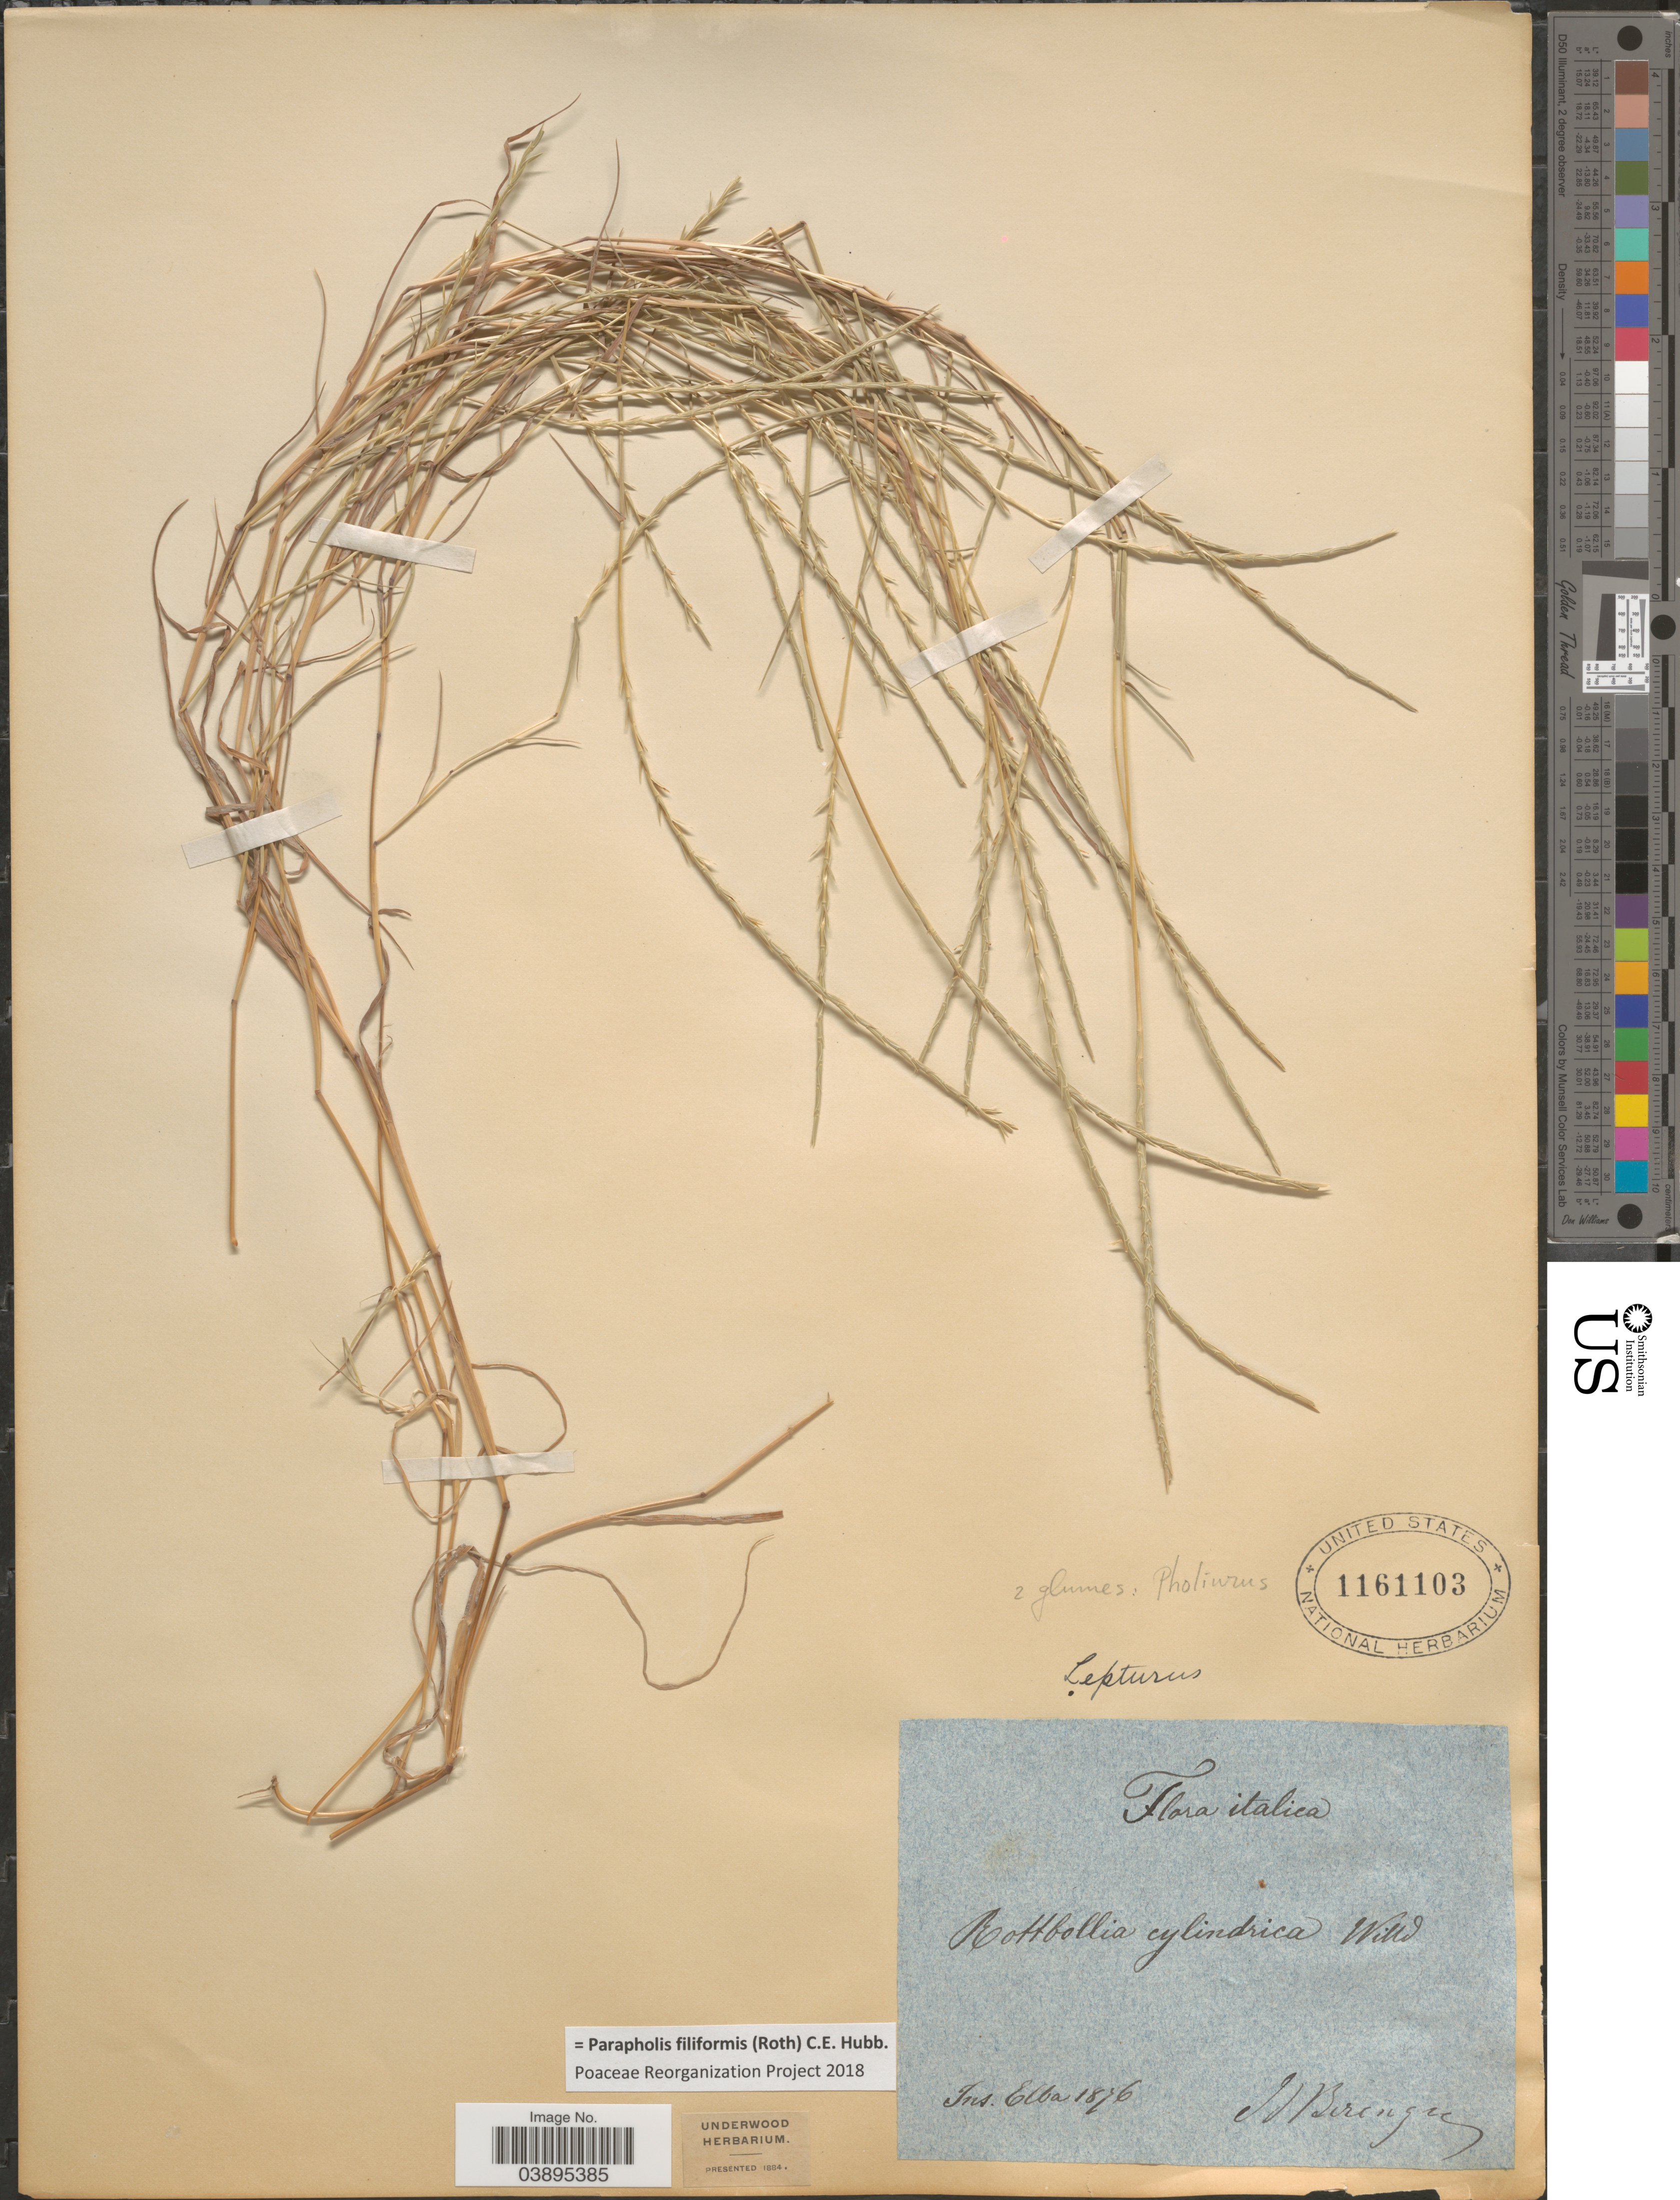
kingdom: Plantae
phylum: Tracheophyta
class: Liliopsida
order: Poales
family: Poaceae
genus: Parapholis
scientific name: Parapholis filiformis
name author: (Roth) C.E. Hubb.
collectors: M. Berenger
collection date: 1876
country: Italy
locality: Italica. Ins. Elba.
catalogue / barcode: US 1161103